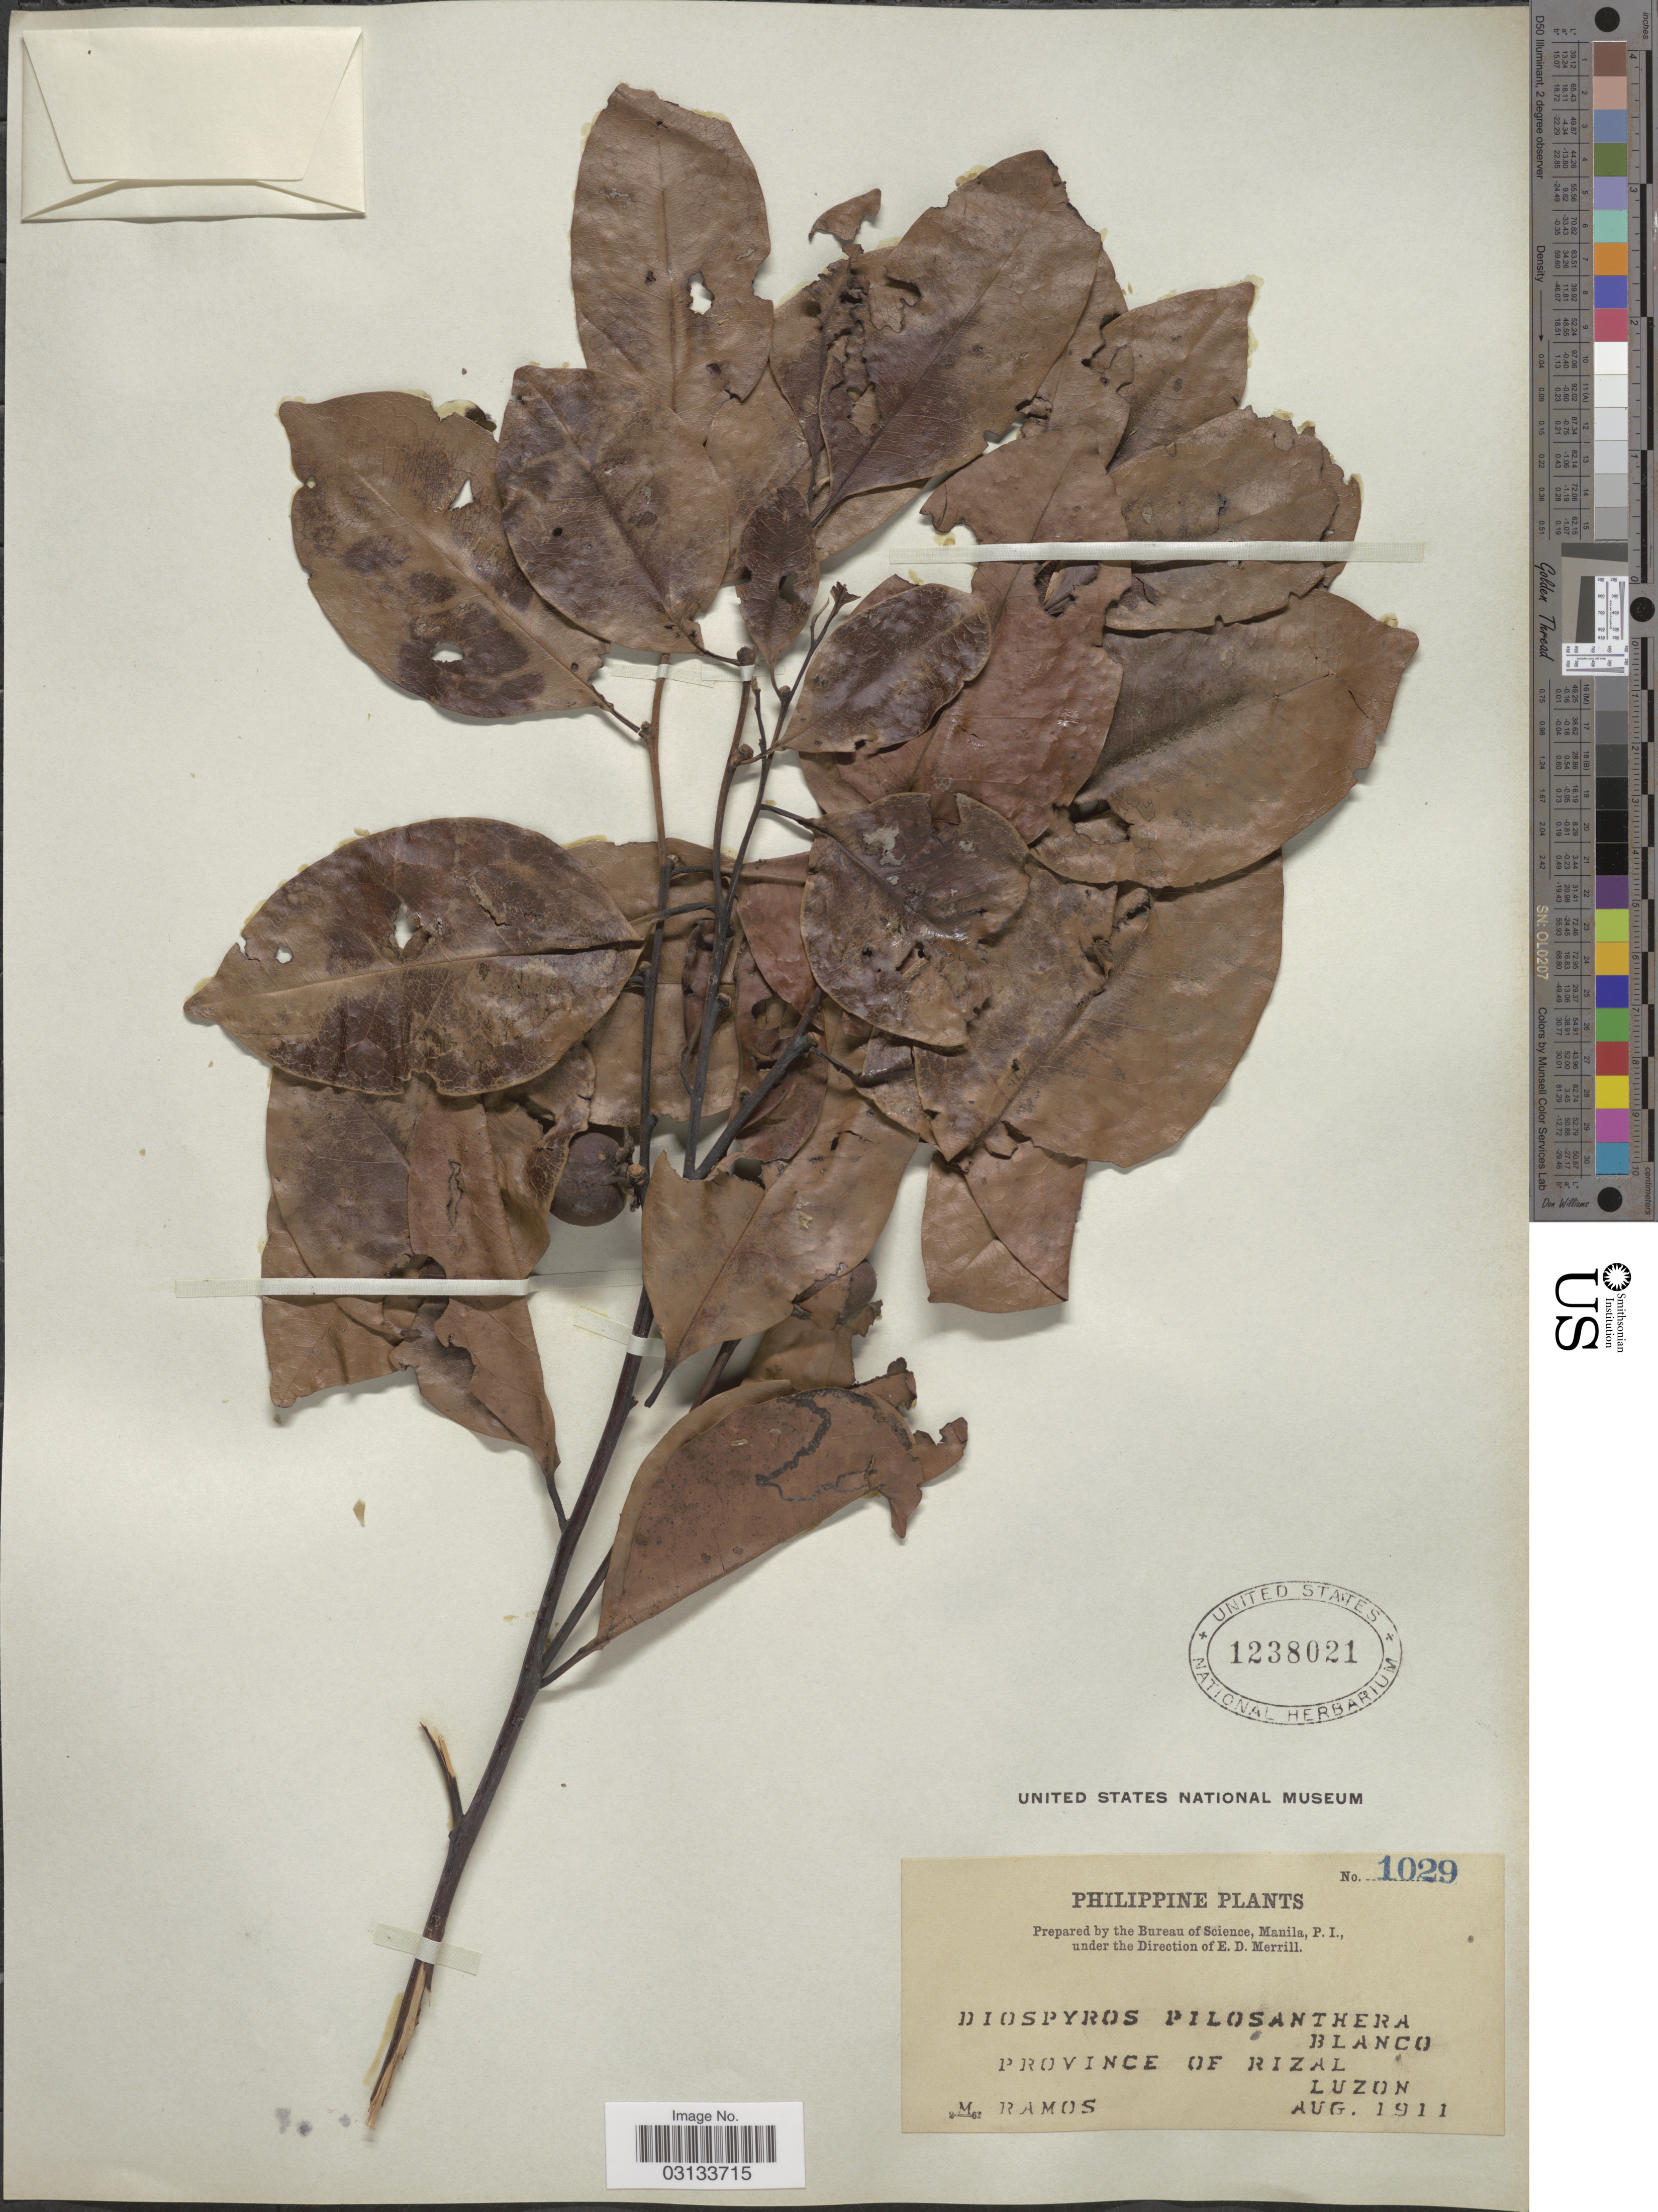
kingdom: Plantae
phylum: Tracheophyta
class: Magnoliopsida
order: Ericales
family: Ebenaceae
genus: Diospyros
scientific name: Diospyros pilosanthera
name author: Blanco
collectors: M. Ramos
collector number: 1029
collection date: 1911-08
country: Philippines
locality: Province of Rizal. Luzon.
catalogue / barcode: US 1238021